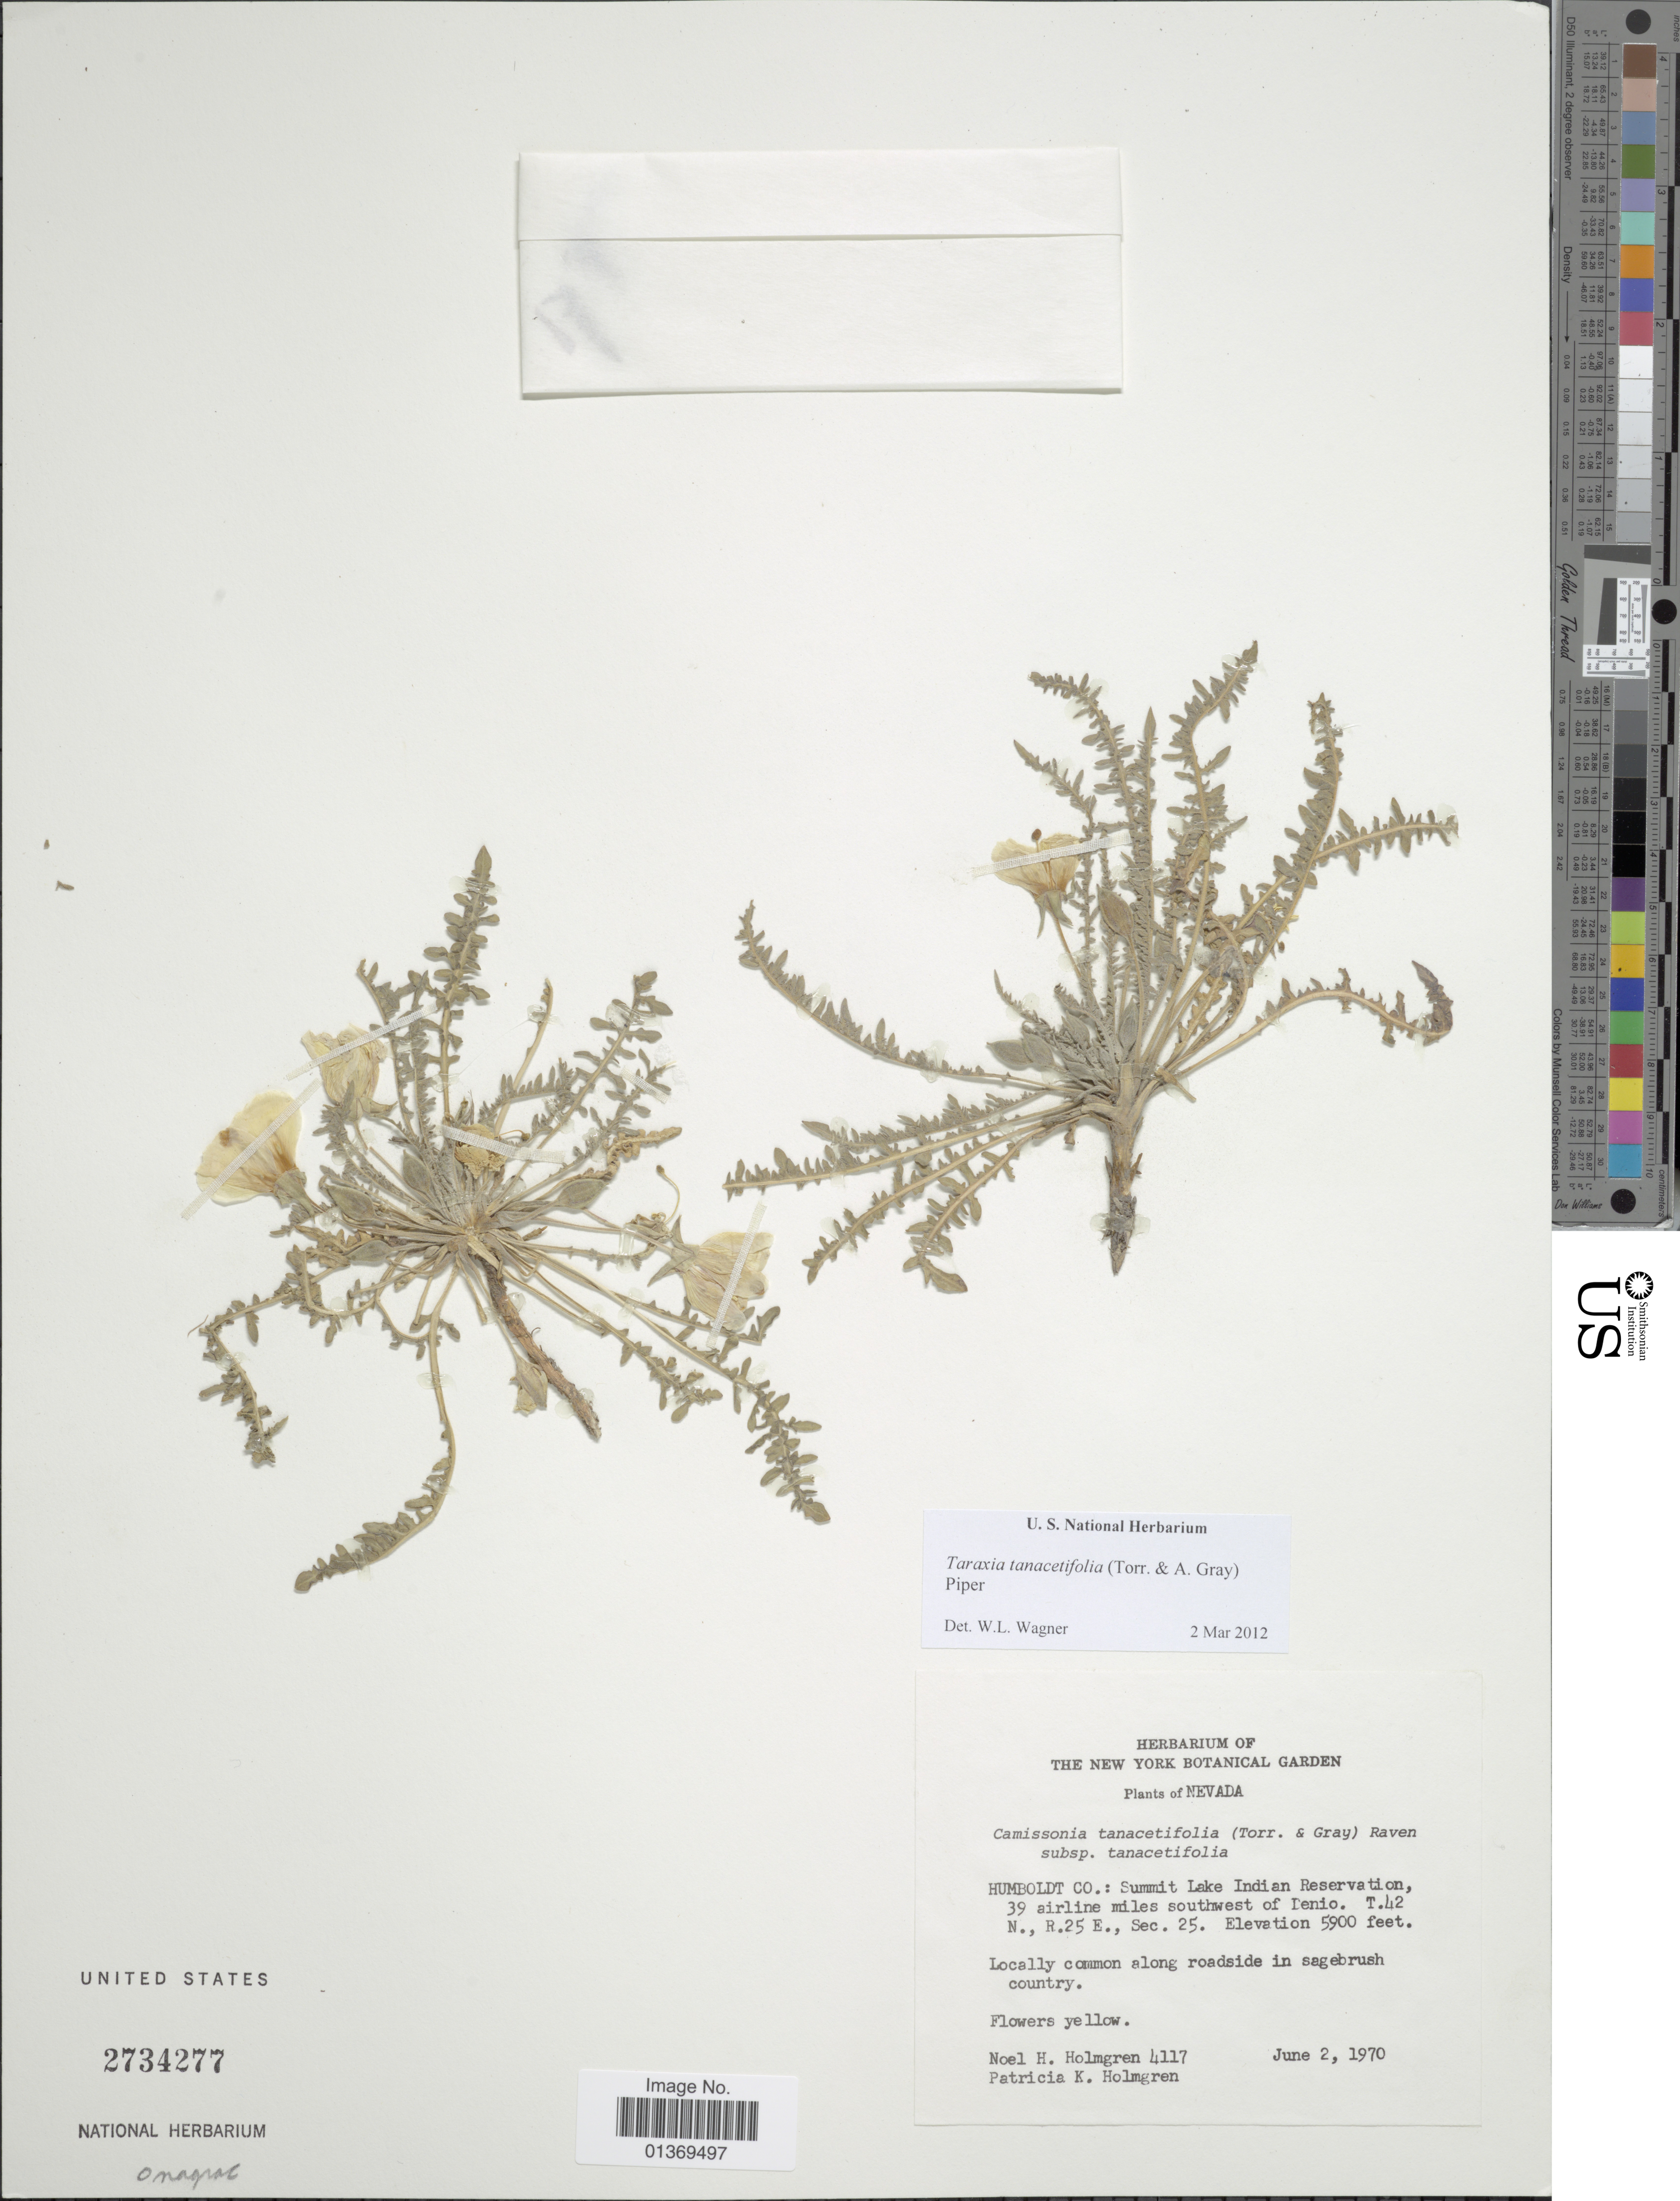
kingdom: Plantae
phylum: Tracheophyta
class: Magnoliopsida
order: Myrtales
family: Onagraceae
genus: Taraxia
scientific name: Taraxia tanacetifolia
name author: (Torr. & A. Gray) Piper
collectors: N. H. Holmgren & P. K. Holmgren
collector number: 4117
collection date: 1970-06-02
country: United States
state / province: Nevada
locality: Humboldt Co.: Summit Lake Indian Reservation, 39 airline miles southwest of Denio. T.42 N., R.25 E., Sec. 25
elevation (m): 1798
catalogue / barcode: US 2734277